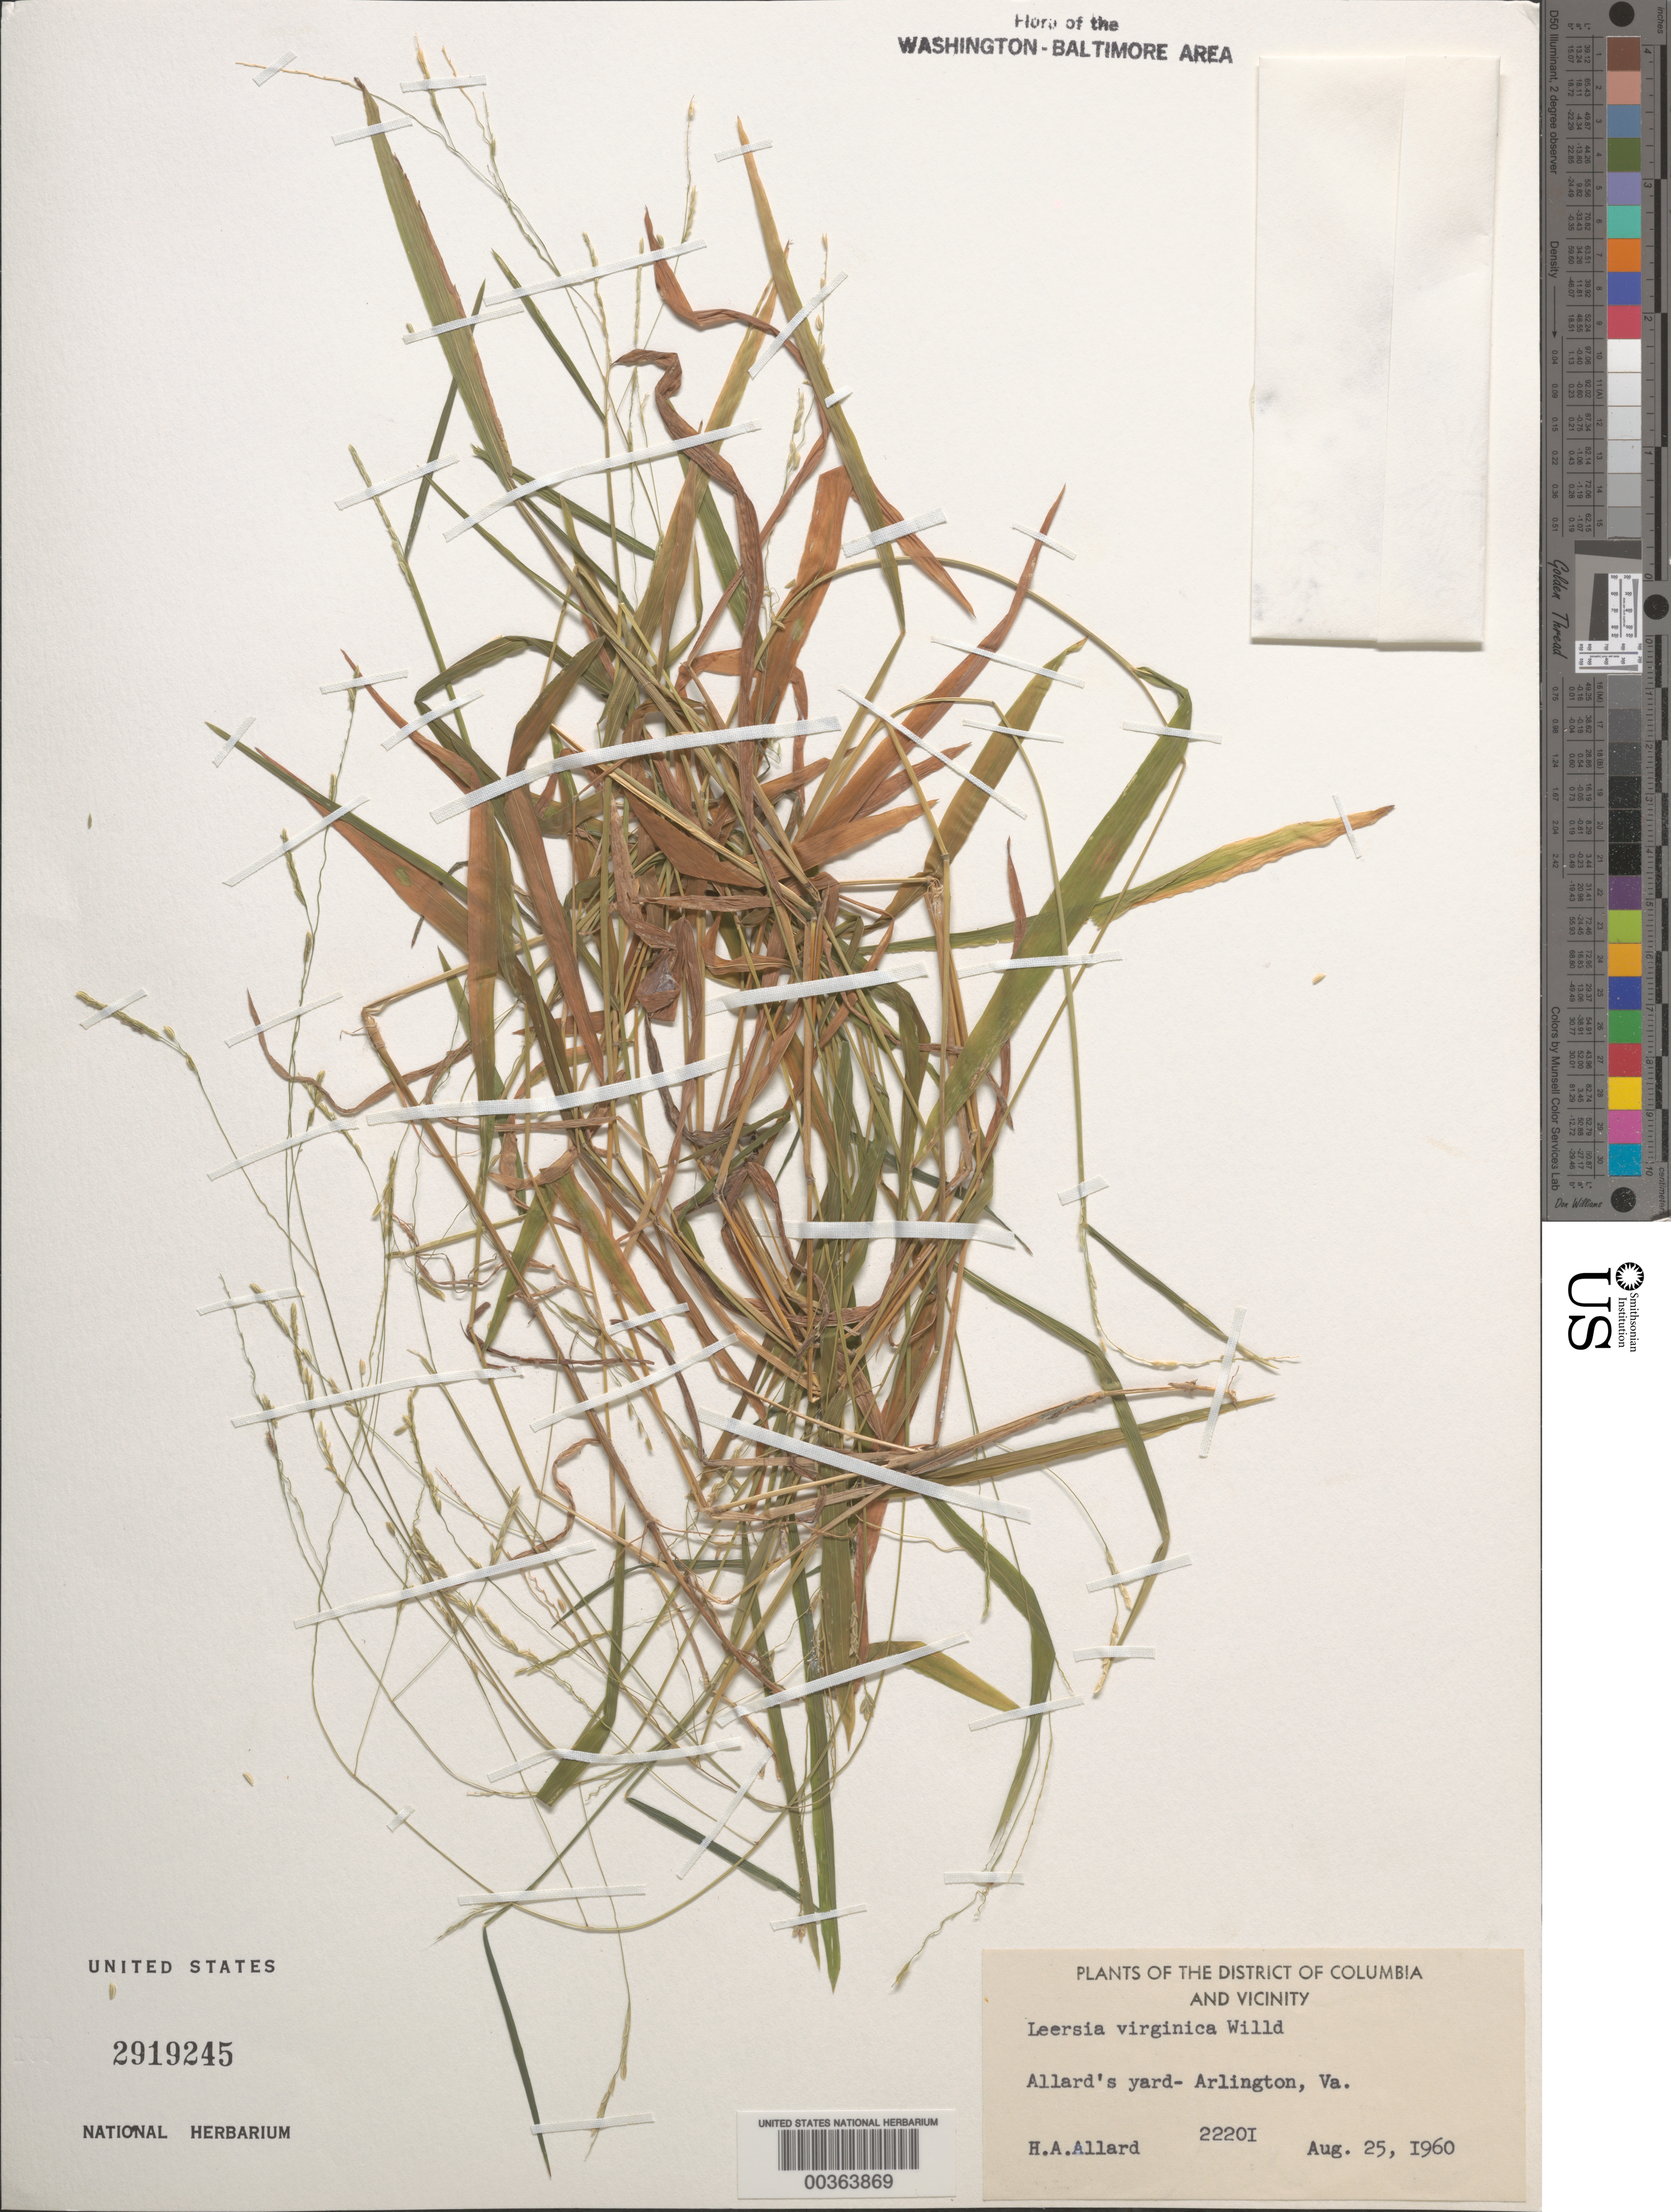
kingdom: Plantae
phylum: Tracheophyta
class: Liliopsida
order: Poales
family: Poaceae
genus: Leersia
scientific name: Leersia virginica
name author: Willd.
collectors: H. A. Allard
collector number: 22201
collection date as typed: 25 Aug 1960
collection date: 1960-08-25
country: United States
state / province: Virginia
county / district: Arlington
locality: Allards Yard, Arlington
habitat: Yard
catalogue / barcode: US 2919245